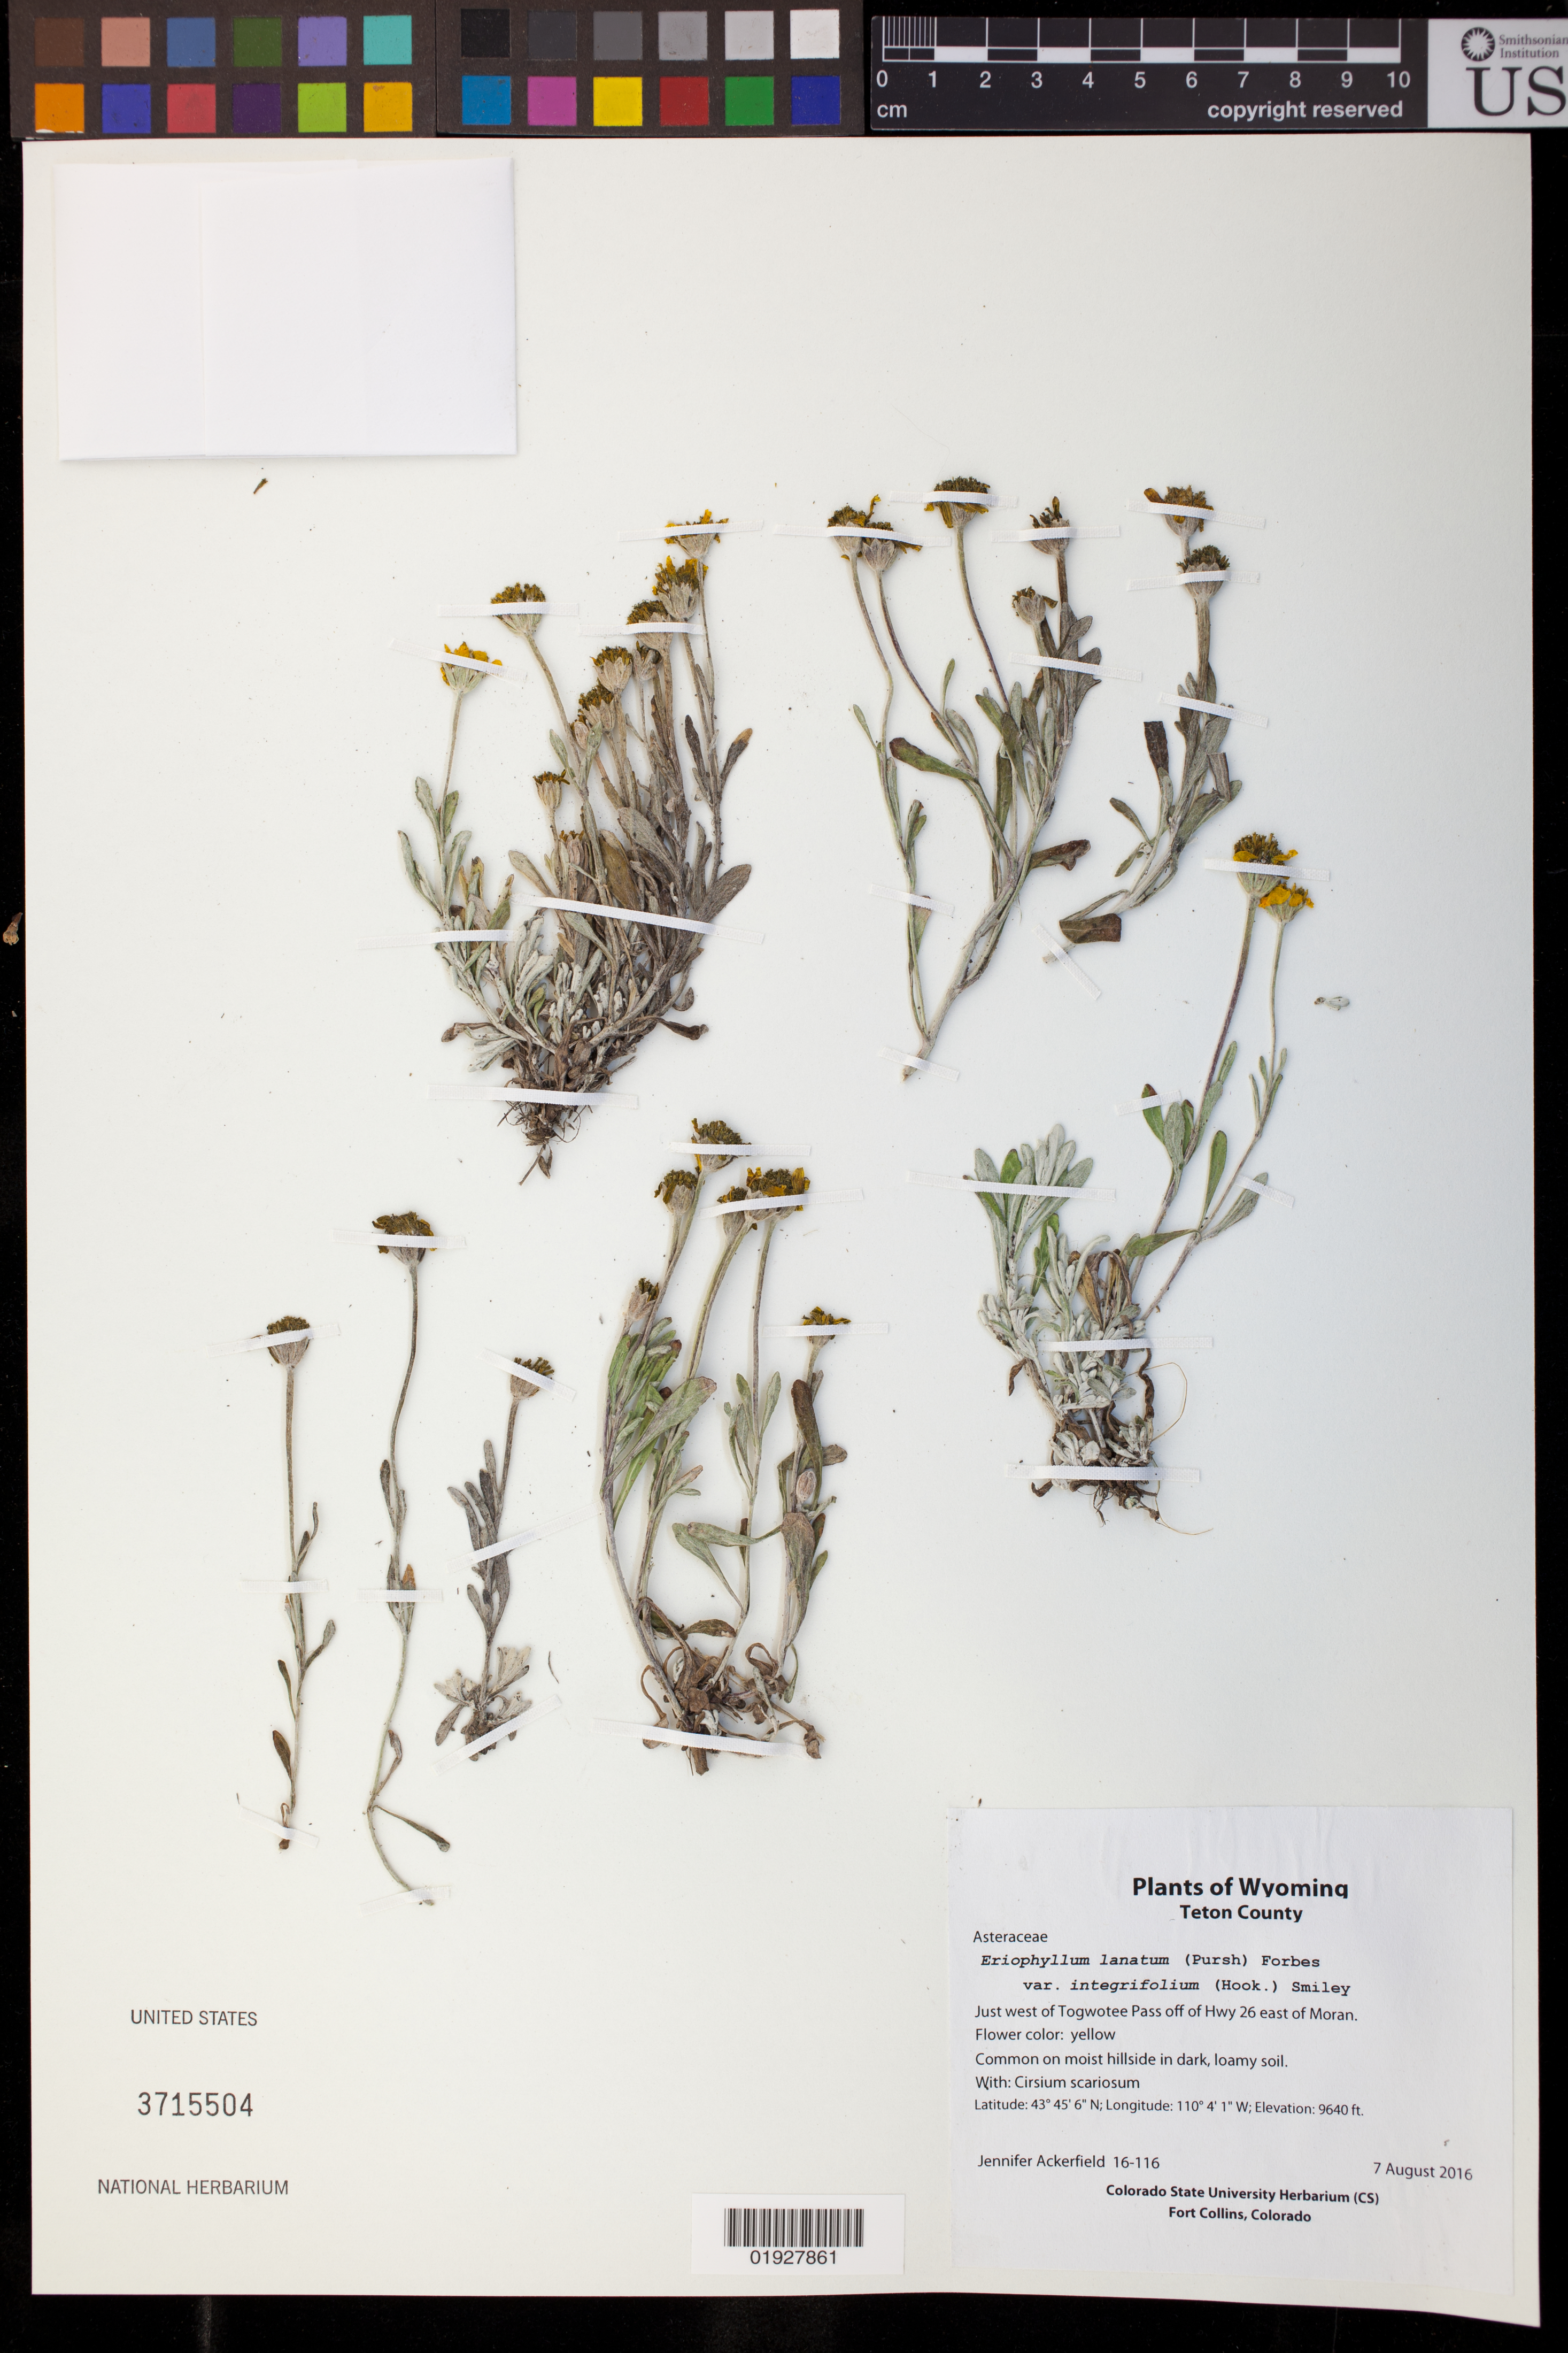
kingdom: Plantae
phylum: Tracheophyta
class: Magnoliopsida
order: Asterales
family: Asteraceae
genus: Eriophyllum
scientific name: Eriophyllum lanatum var. integrifolium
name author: (Hook.) Smiley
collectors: J. Ackerfield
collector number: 16-116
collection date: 2016-08-07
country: United States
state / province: Colorado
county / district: Teton Co.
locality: Just W of Togwotee Pass off of Hwy 26 E of Moran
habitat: Common on moist hillside in dark, loamy soil with Cirsium scariosum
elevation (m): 2938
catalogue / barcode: US 3715504